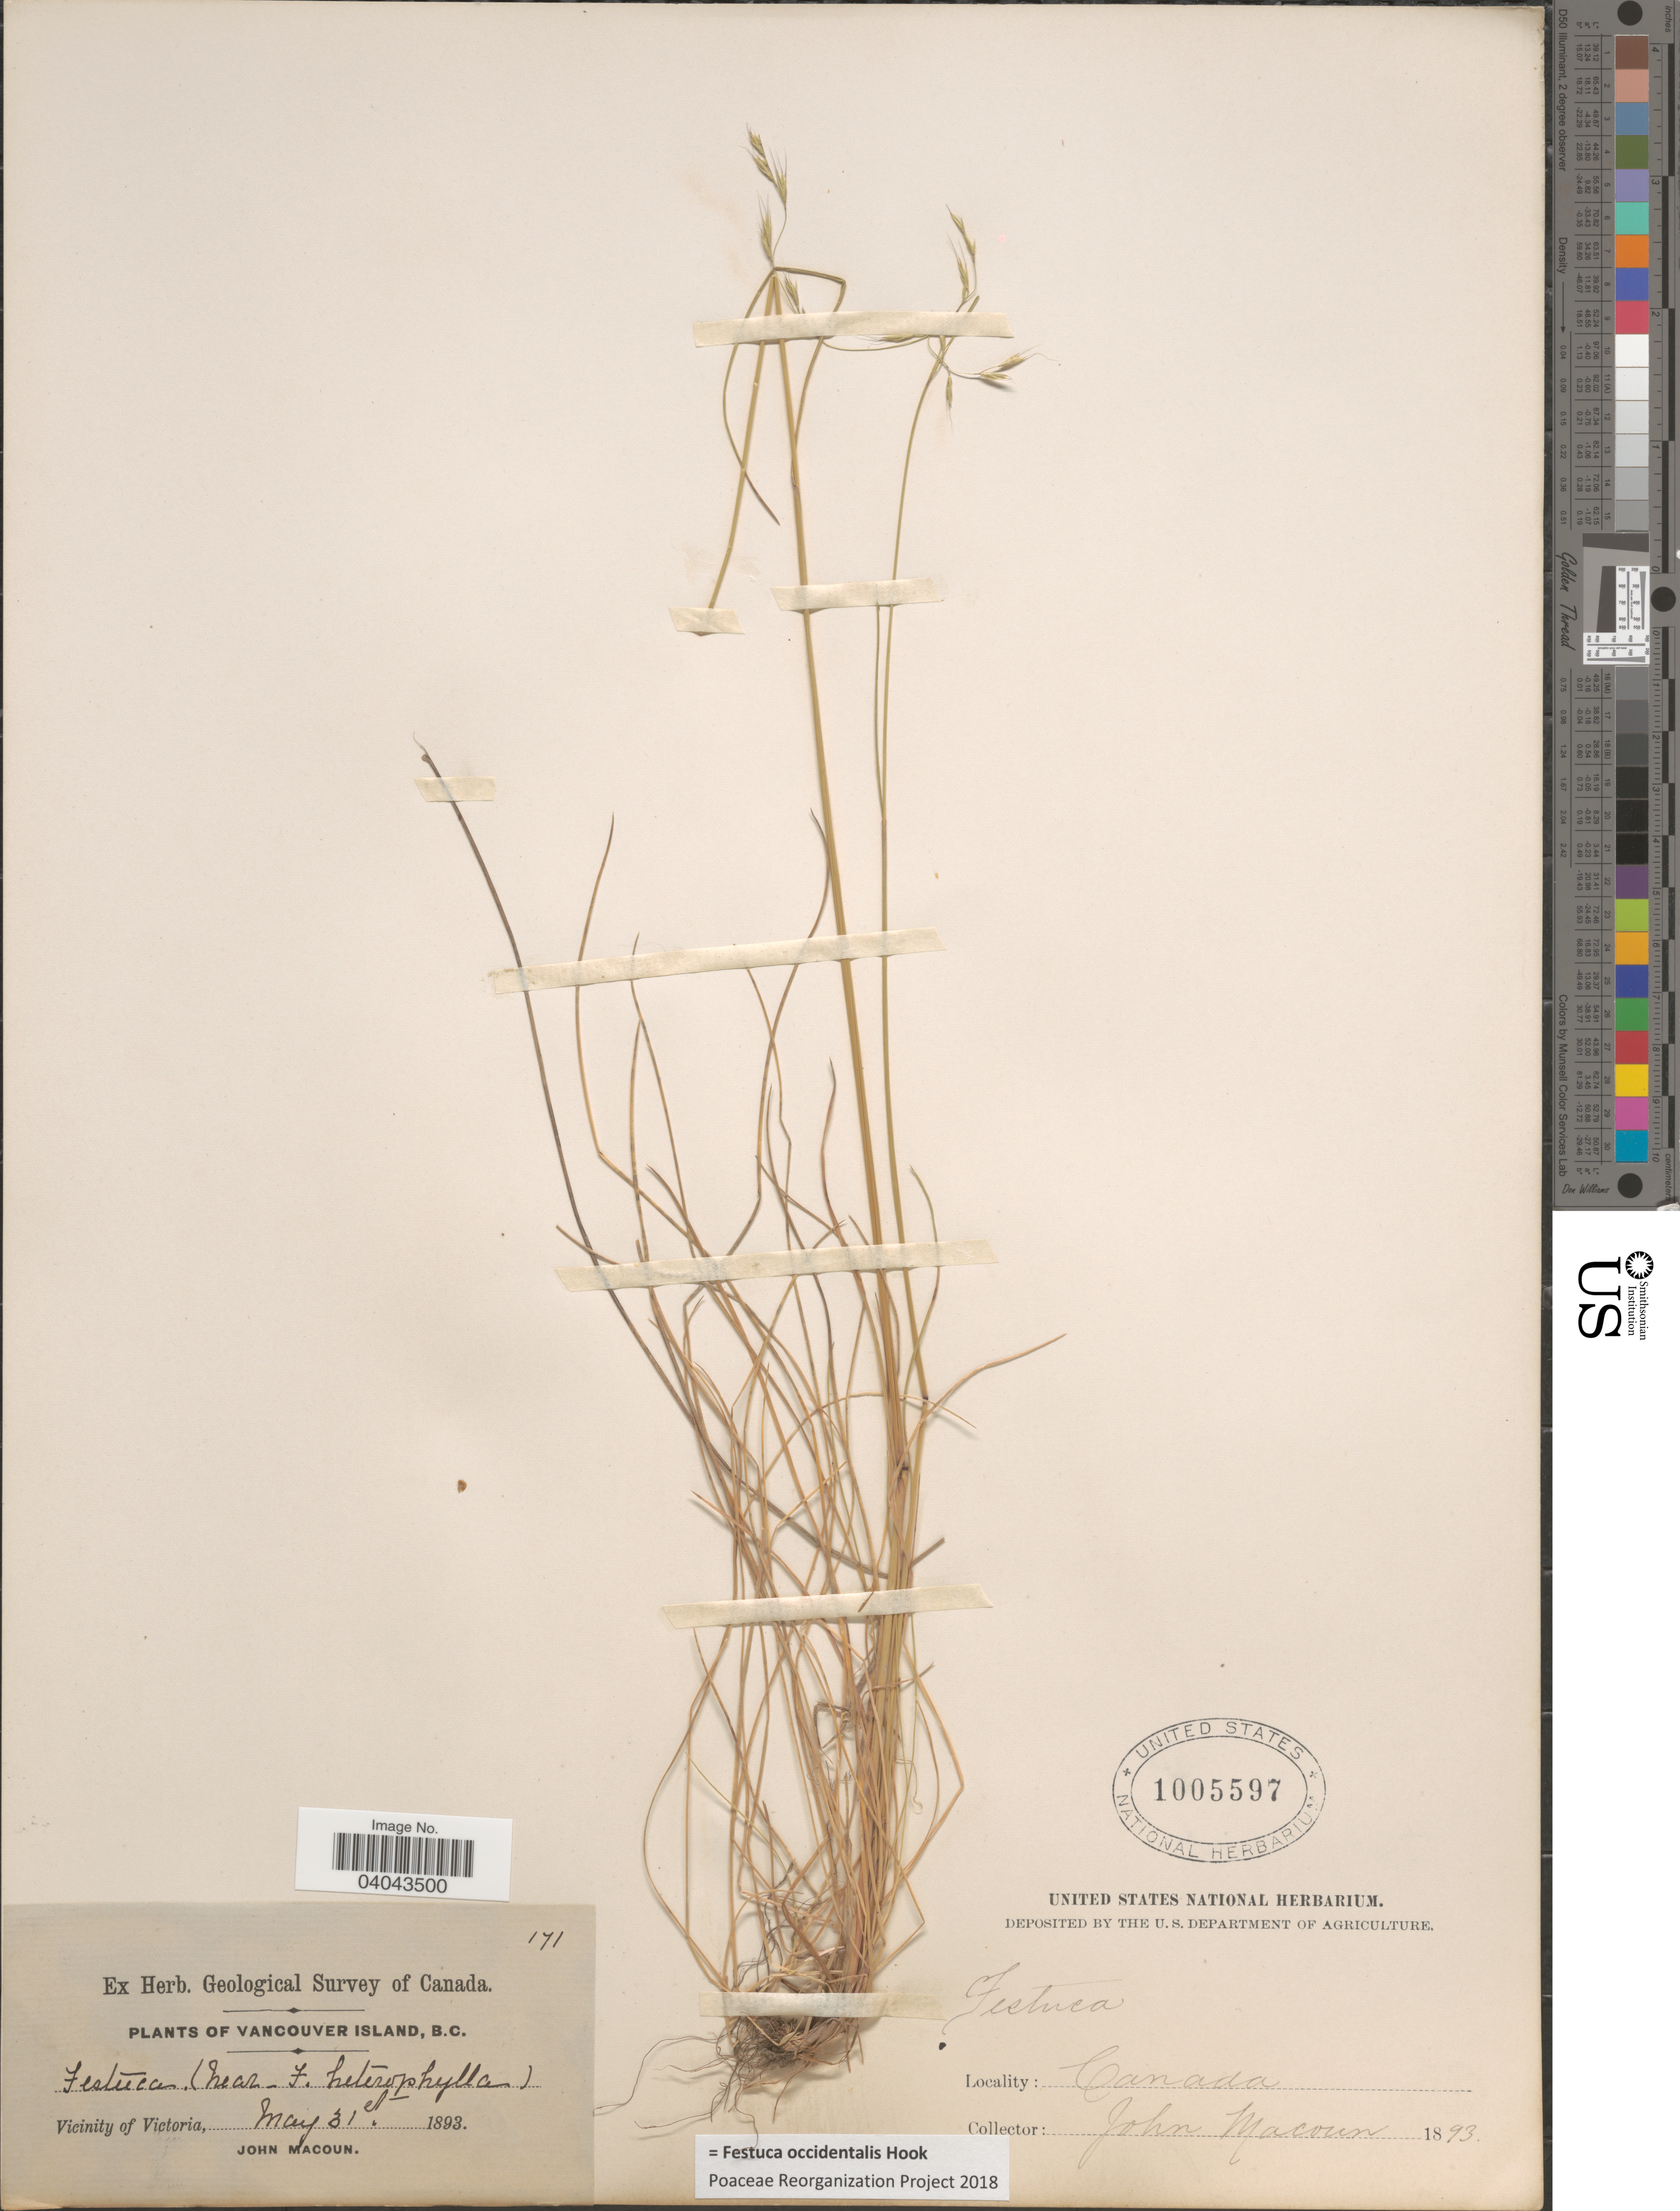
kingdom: Plantae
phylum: Tracheophyta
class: Liliopsida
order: Poales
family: Poaceae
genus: Festuca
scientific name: Festuca occidentalis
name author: Hook.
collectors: J. Macoun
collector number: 171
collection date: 1893-05-31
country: Canada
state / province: British Columbia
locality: Vancouver Island. Vicinity of Victoria.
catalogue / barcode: US 1005597